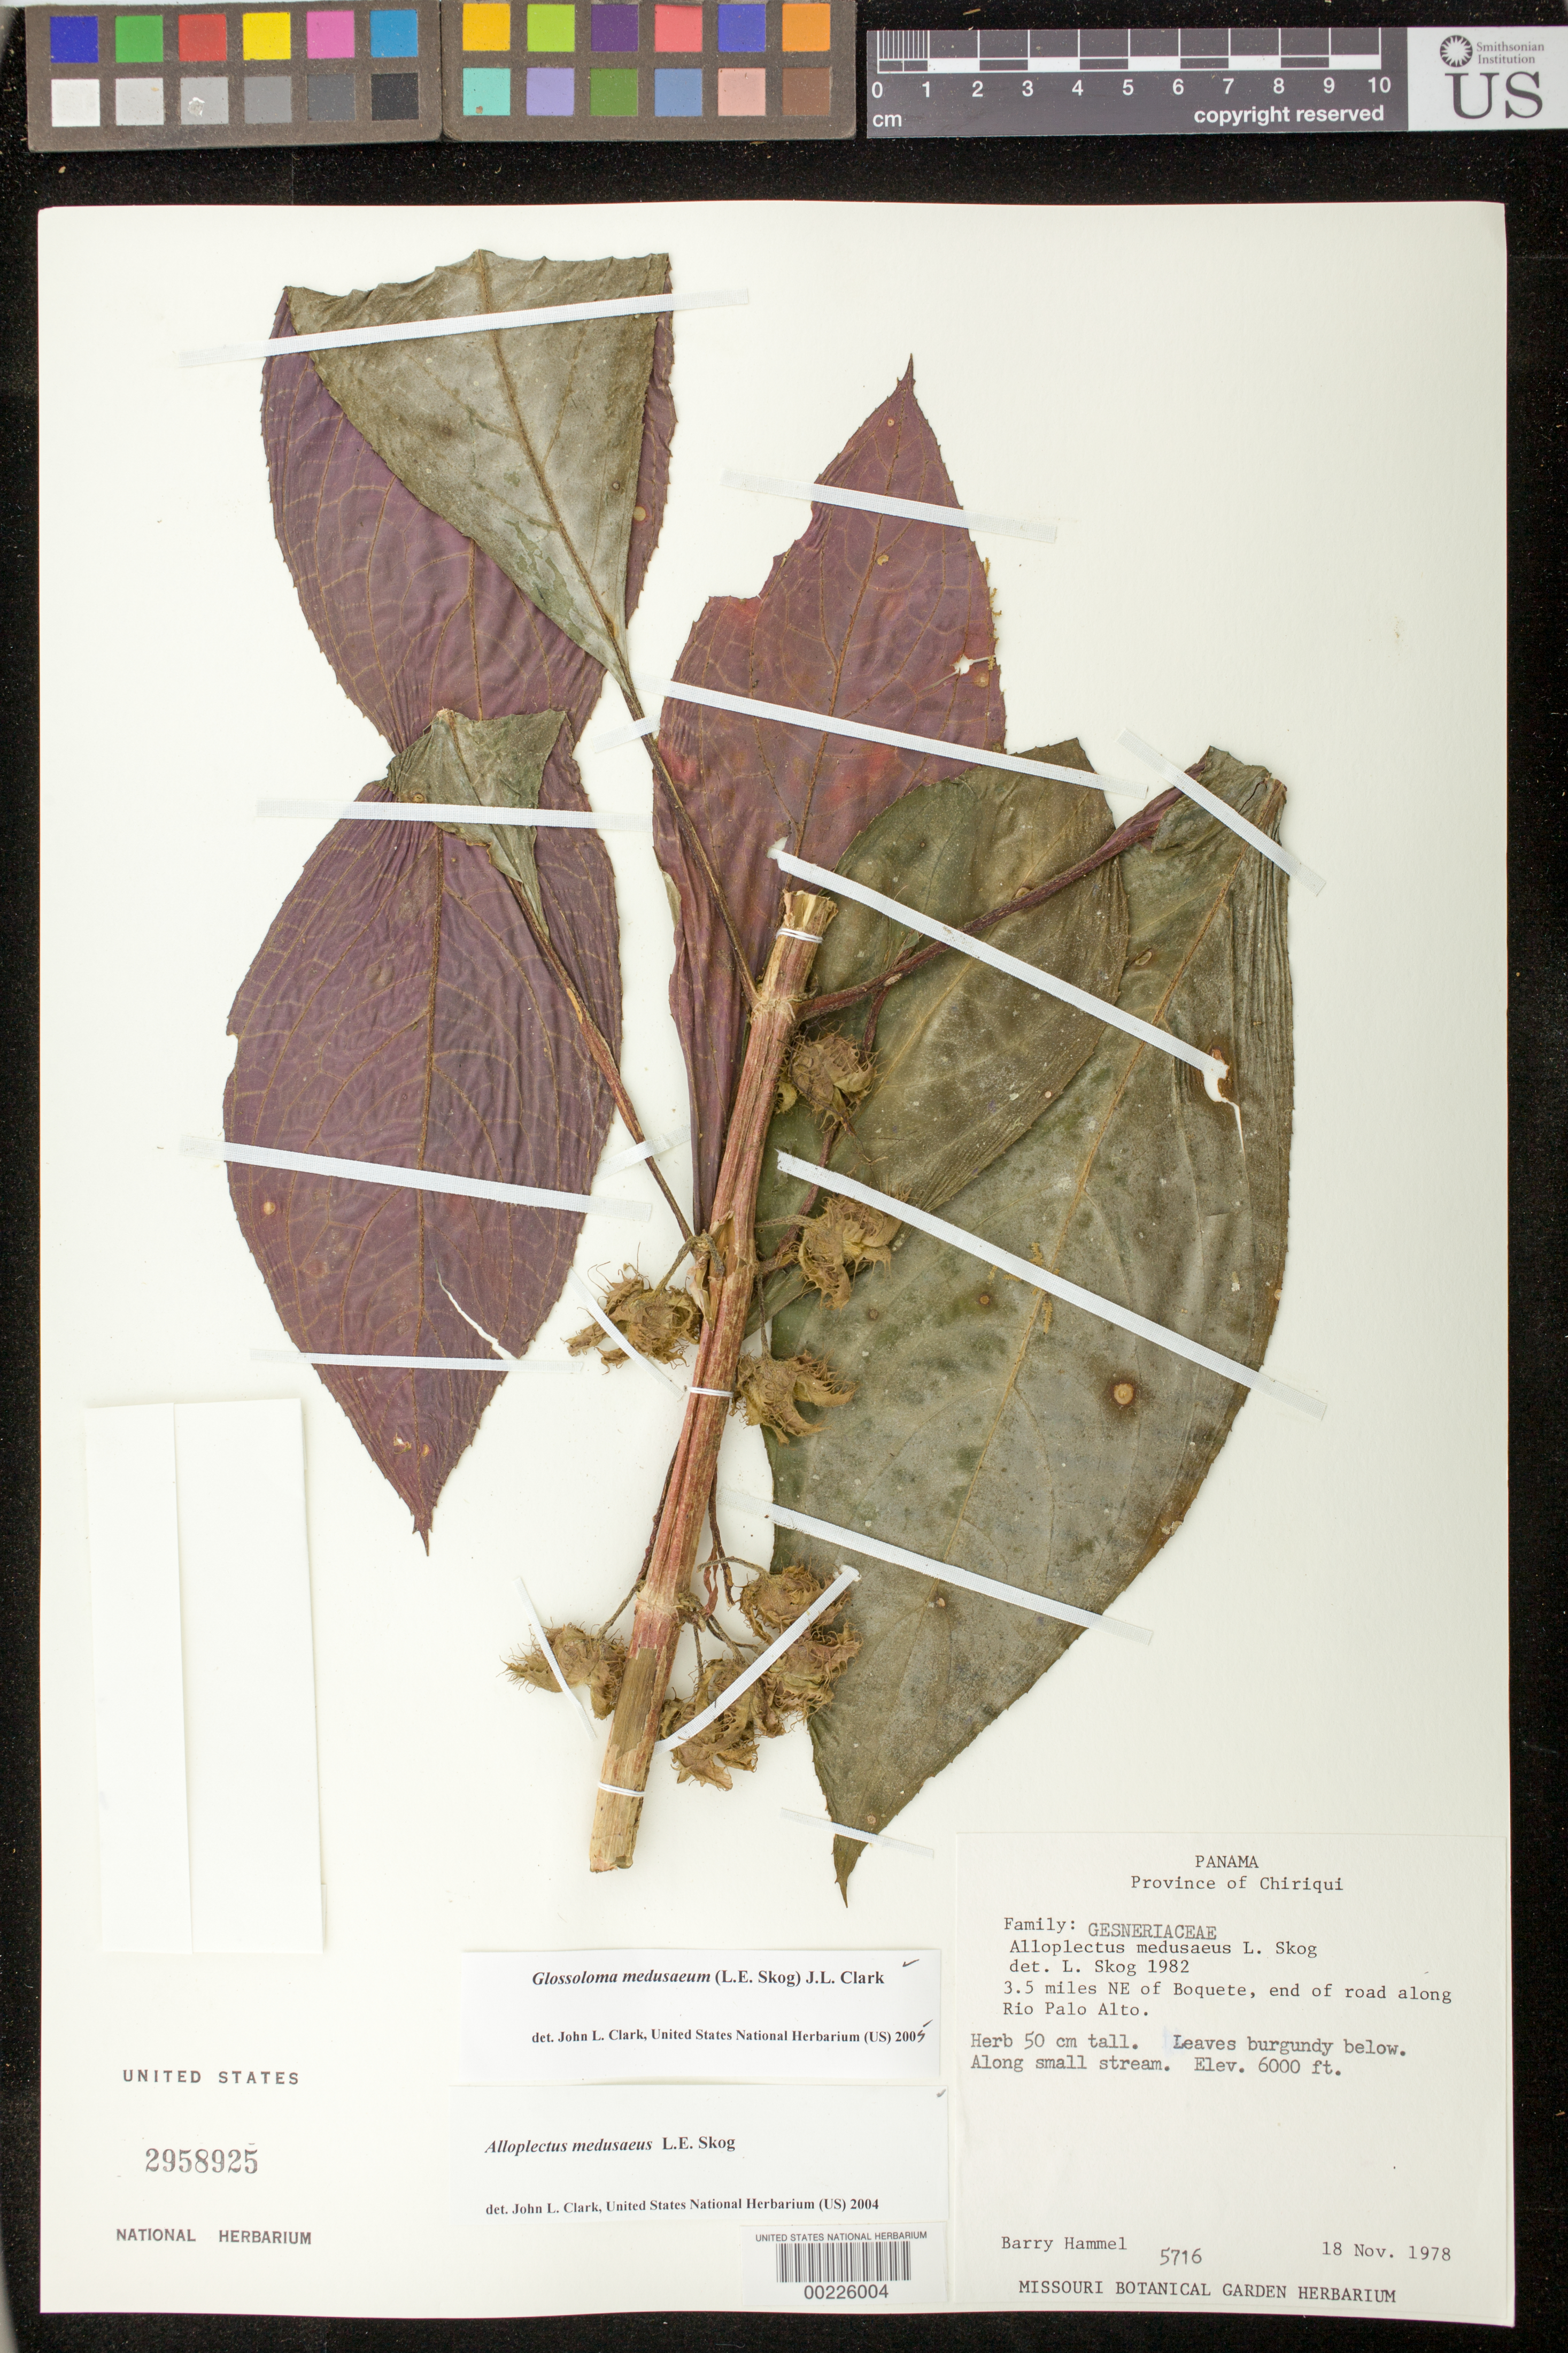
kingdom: Plantae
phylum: Tracheophyta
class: Magnoliopsida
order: Lamiales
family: Gesneriaceae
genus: Glossoloma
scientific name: Glossoloma medusaeum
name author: (L.E. Skog) J.L. Clark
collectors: B. Hammel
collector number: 5716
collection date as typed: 18 Nov 1978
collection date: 1978-11-18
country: Panama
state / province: Chiriquí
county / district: Boquete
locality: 3.5 mi NE of Boquete, end of road along Rio Palo Alto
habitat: Along small stream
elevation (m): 1829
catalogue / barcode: US 2958925